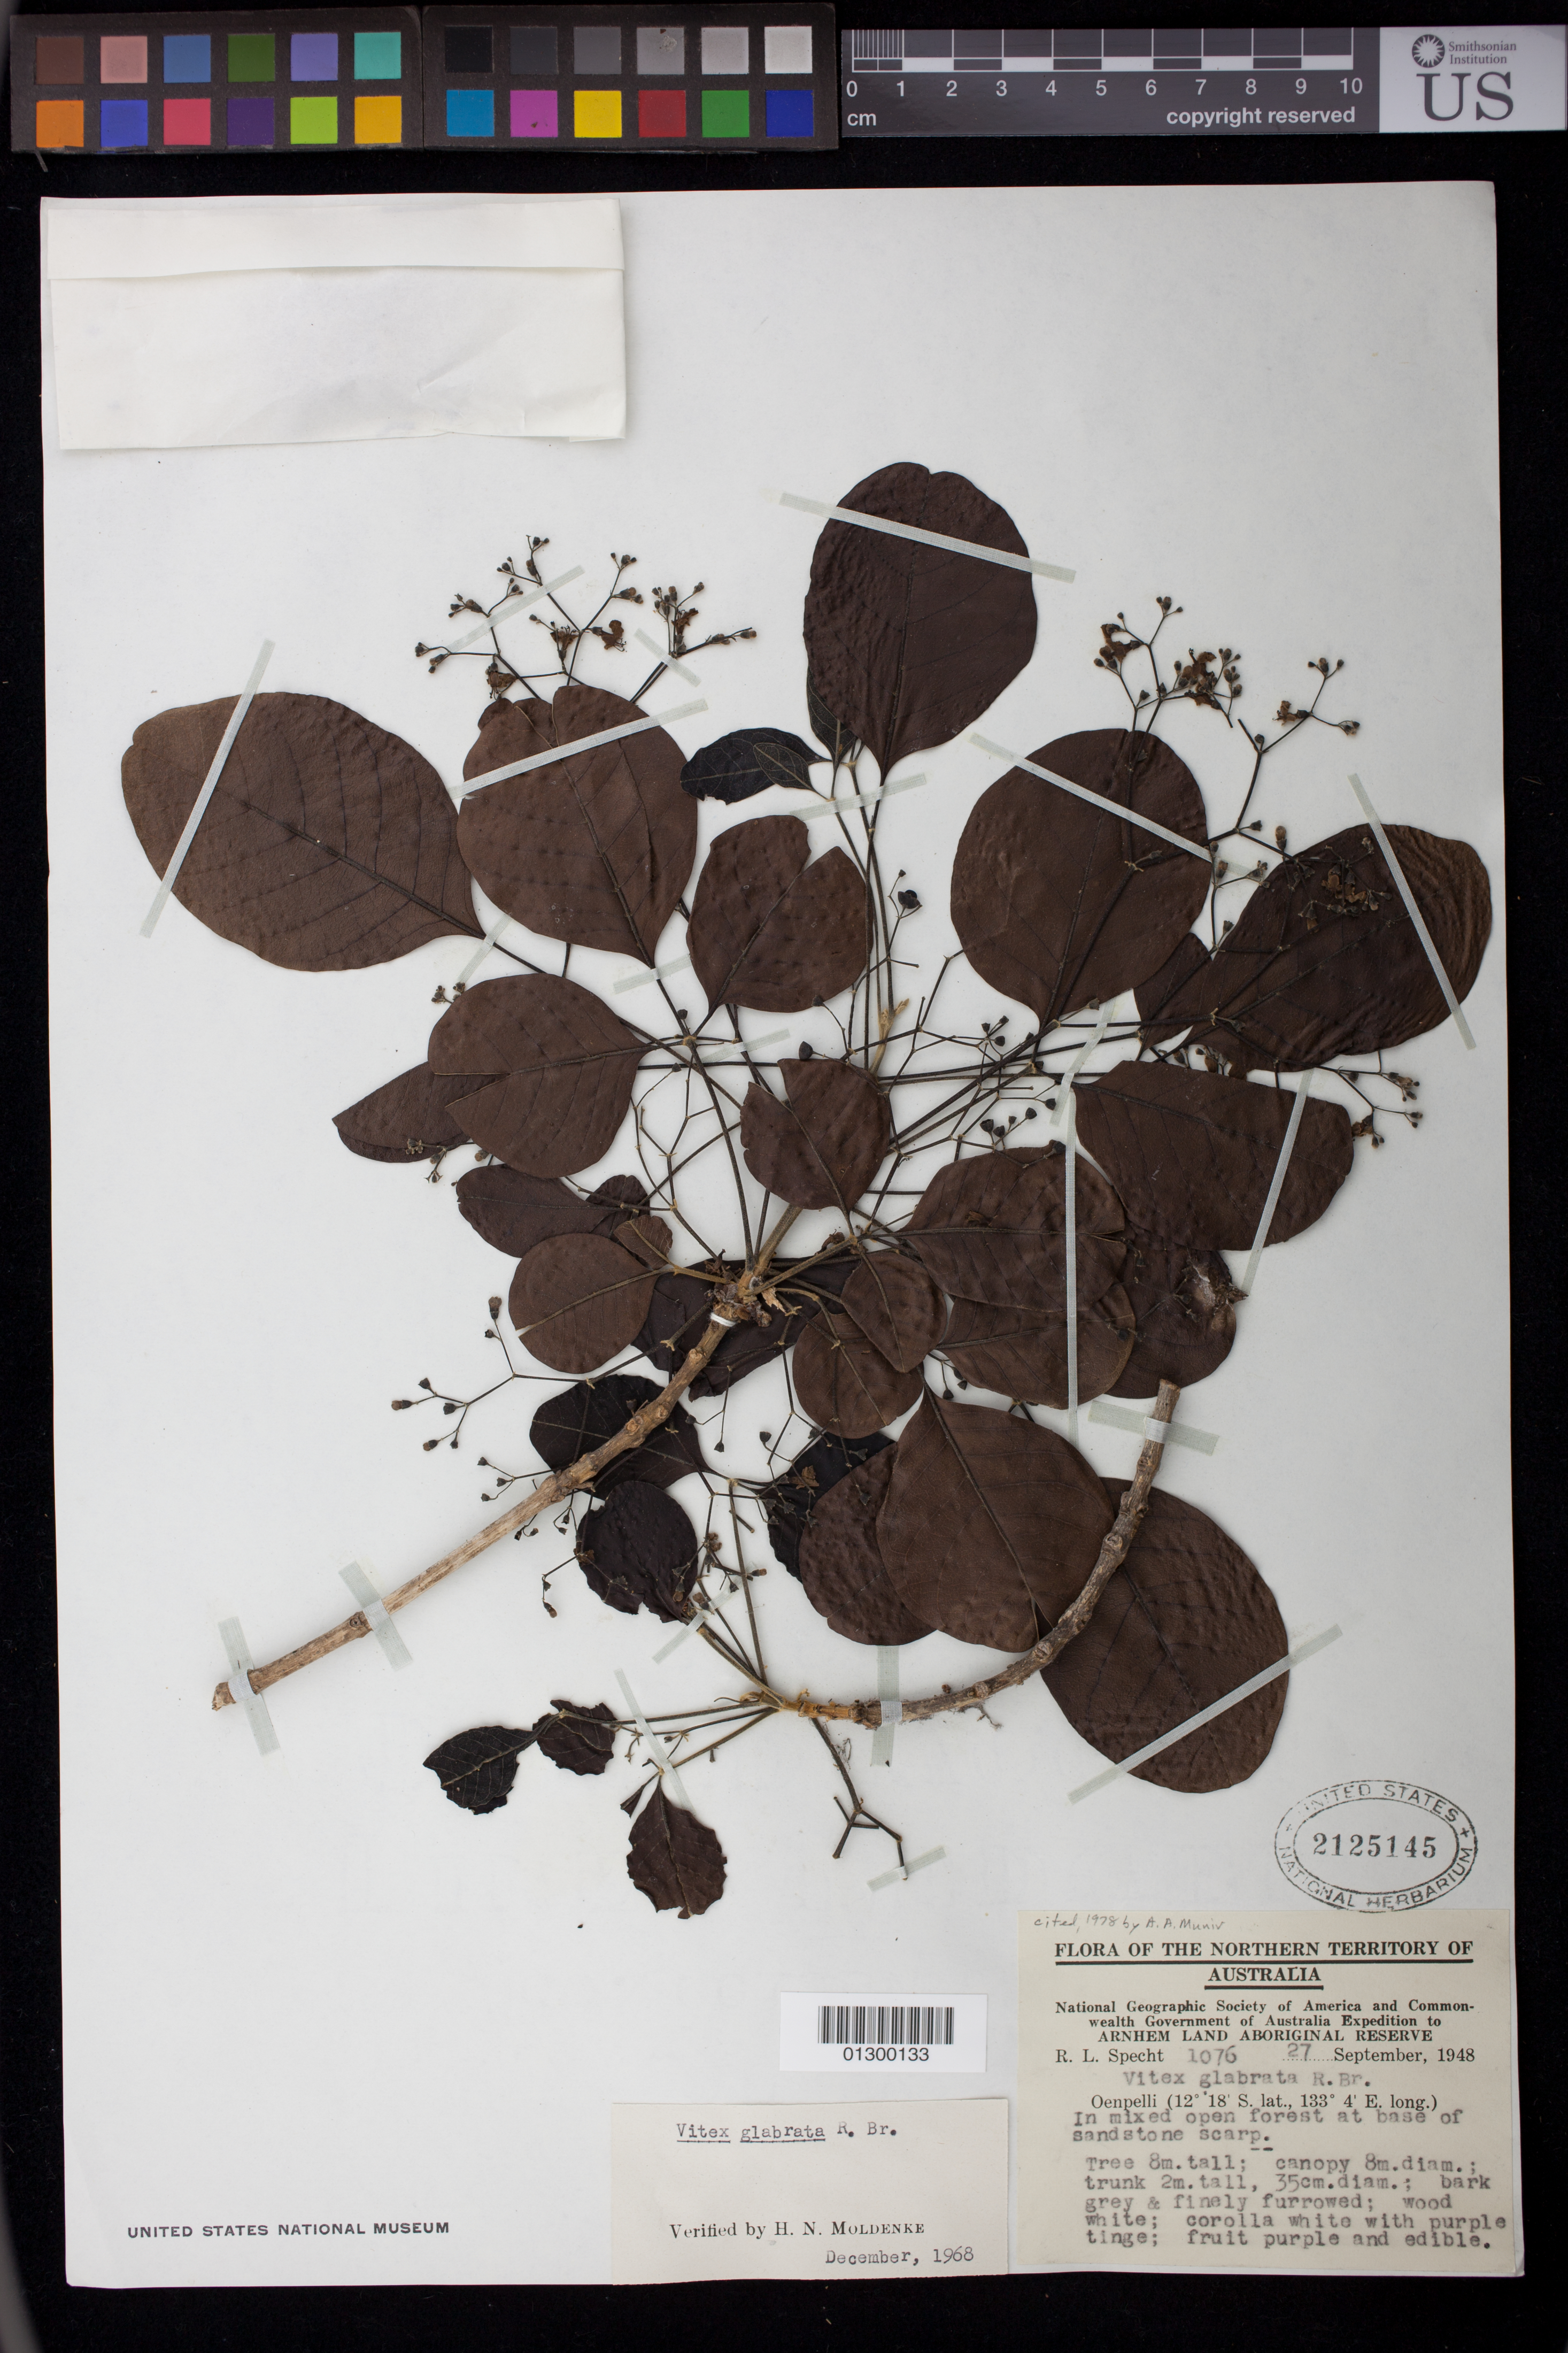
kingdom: Plantae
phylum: Tracheophyta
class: Magnoliopsida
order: Lamiales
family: Lamiaceae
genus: Vitex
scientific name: Vitex glabrata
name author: R. Br.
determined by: Moldenke, H. N.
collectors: R. L. Specht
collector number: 1076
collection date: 1948-09-27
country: Australia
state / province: Northern Territory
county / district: West Arnhem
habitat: In mixed open forest at base of sandstone scarp.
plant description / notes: Tree 8 m. tall; canopy 8 m. diam.; trunk 2 m. tall, 35 cm. diam.; bark grey and finely furrowed; wood white; corolla white with purple tinge; fringe purple and edible.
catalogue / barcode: US 2125145